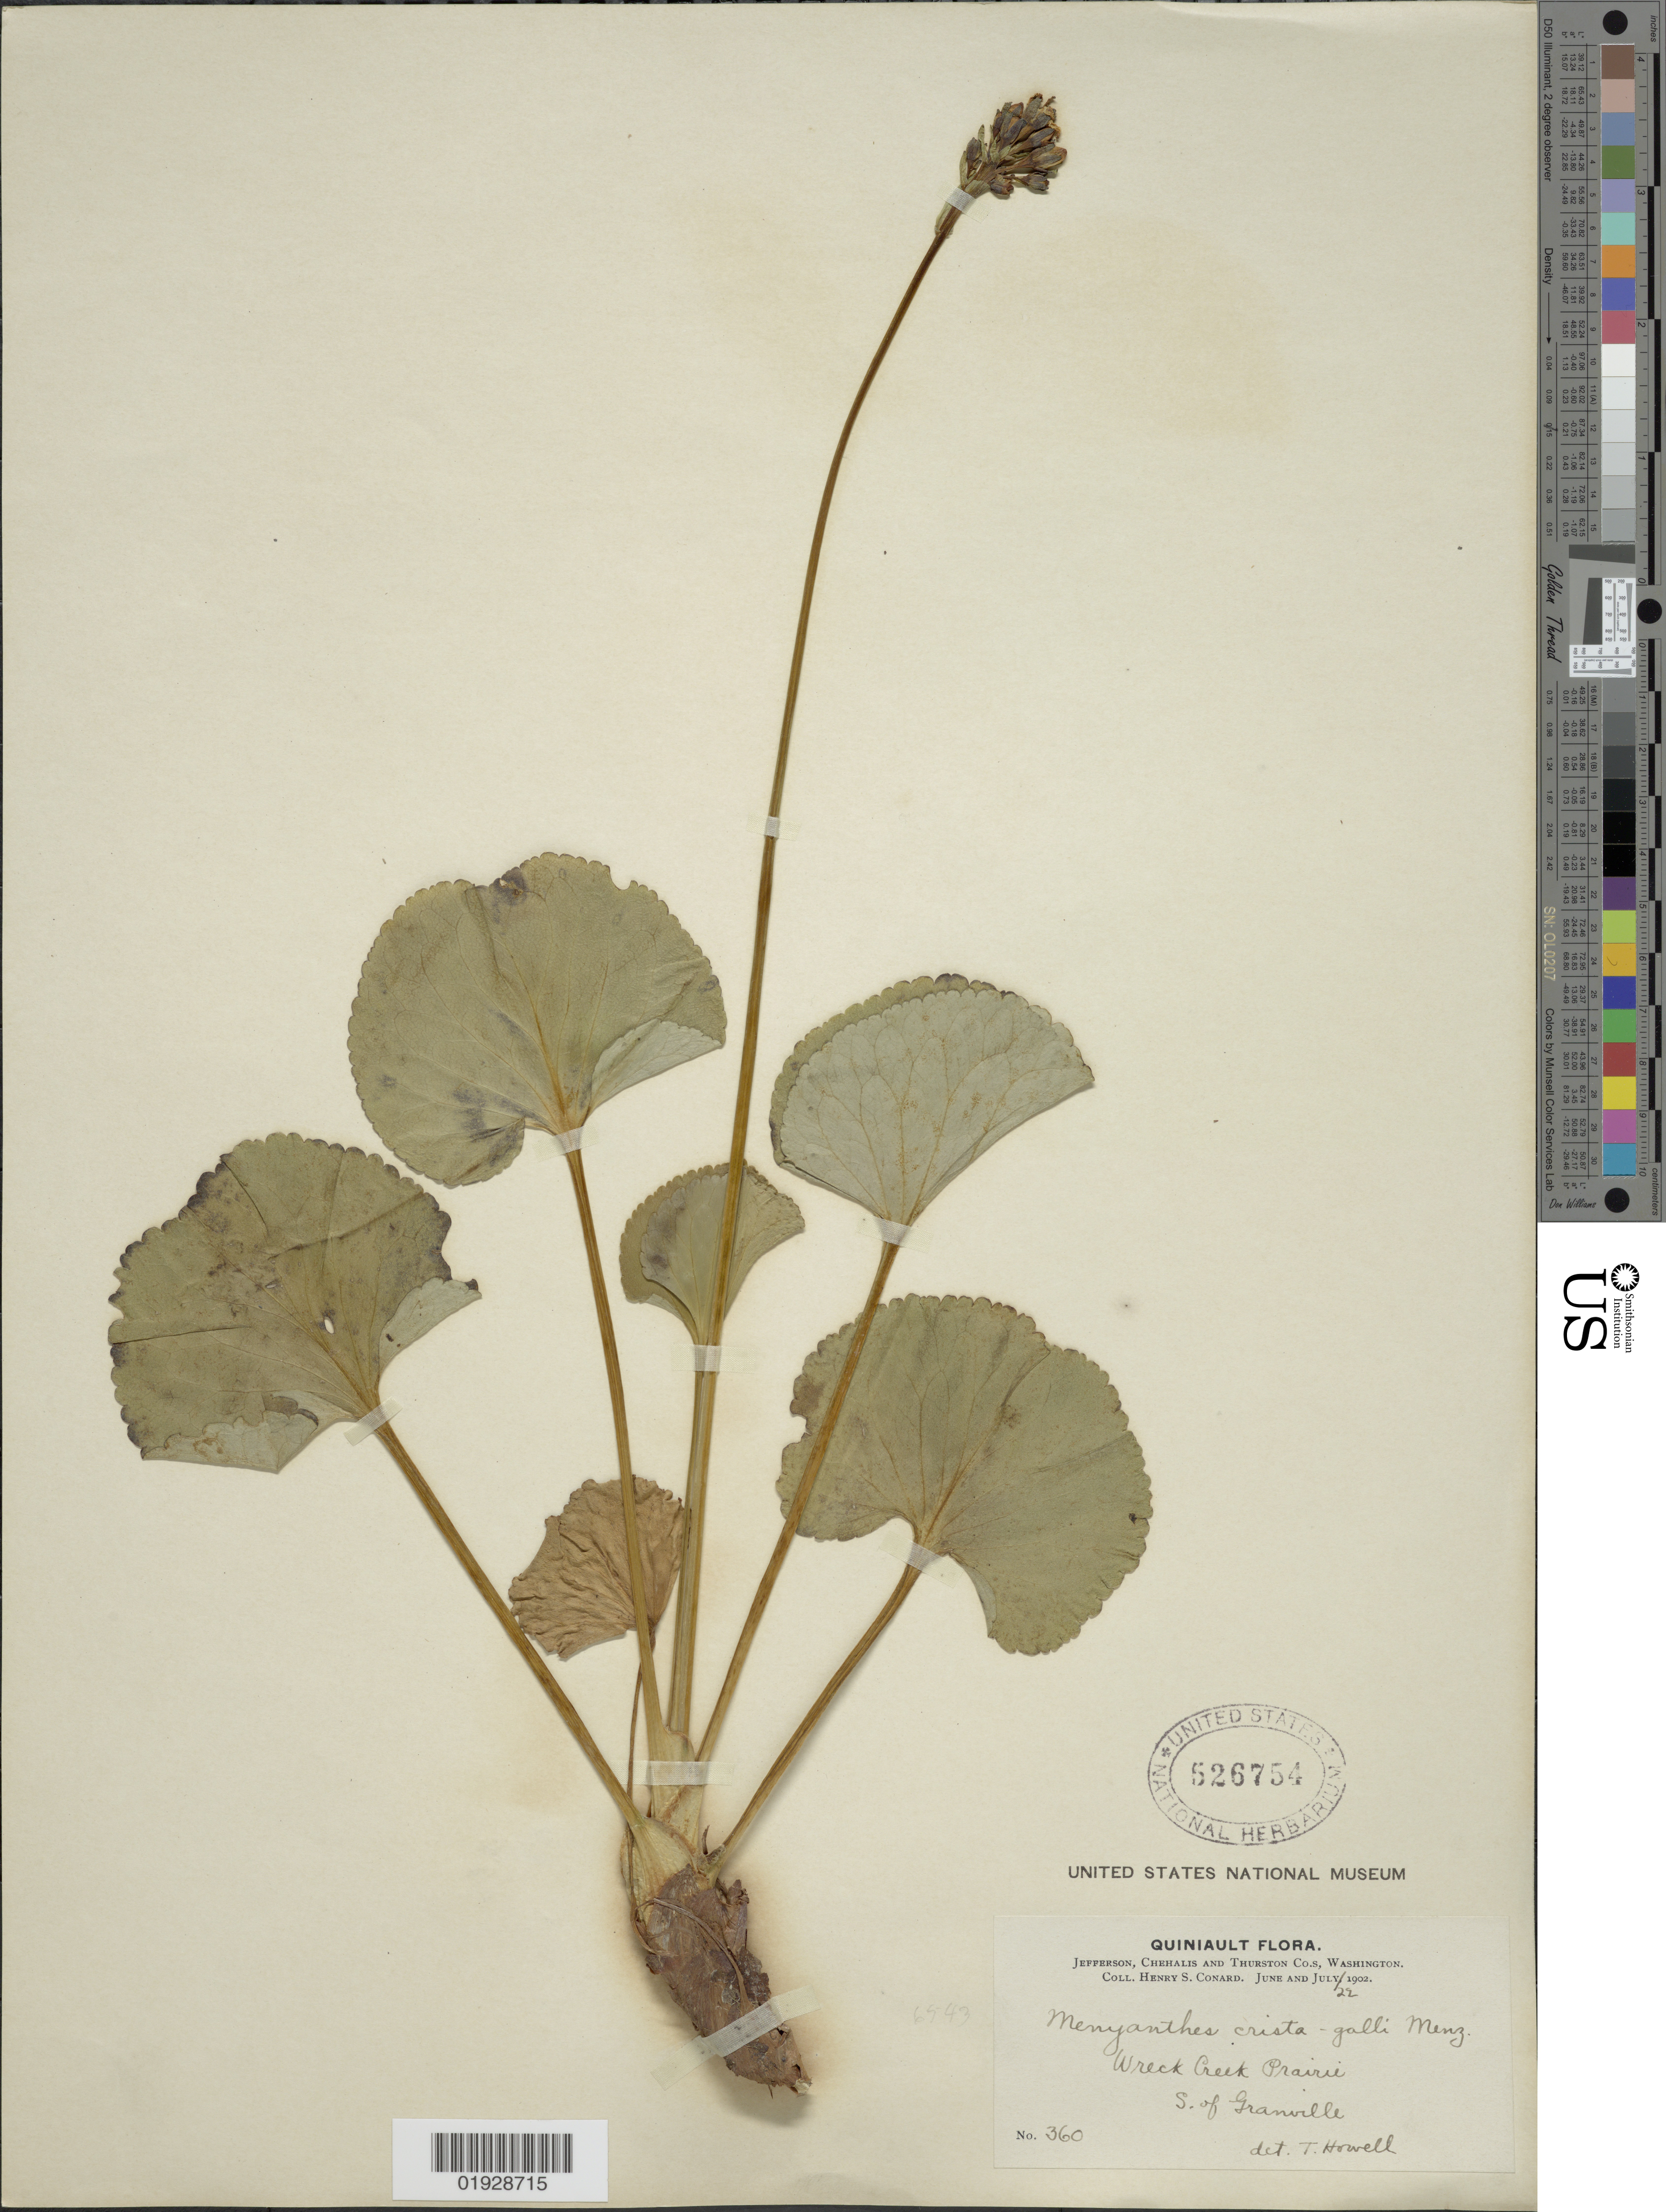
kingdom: Plantae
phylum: Tracheophyta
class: Magnoliopsida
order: Asterales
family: Menyanthaceae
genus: Nephrophyllidium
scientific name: Nephrophyllidium crista-galli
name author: (Menzies ex Hook.) Gilg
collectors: H. S. Conard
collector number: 360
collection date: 1902-07-22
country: United States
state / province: Washington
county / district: Thurston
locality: Quiniault. Jefferson, Chehalis and Thurston Co.s. Wreck Creek. S. of Granville.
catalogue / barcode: US 526754